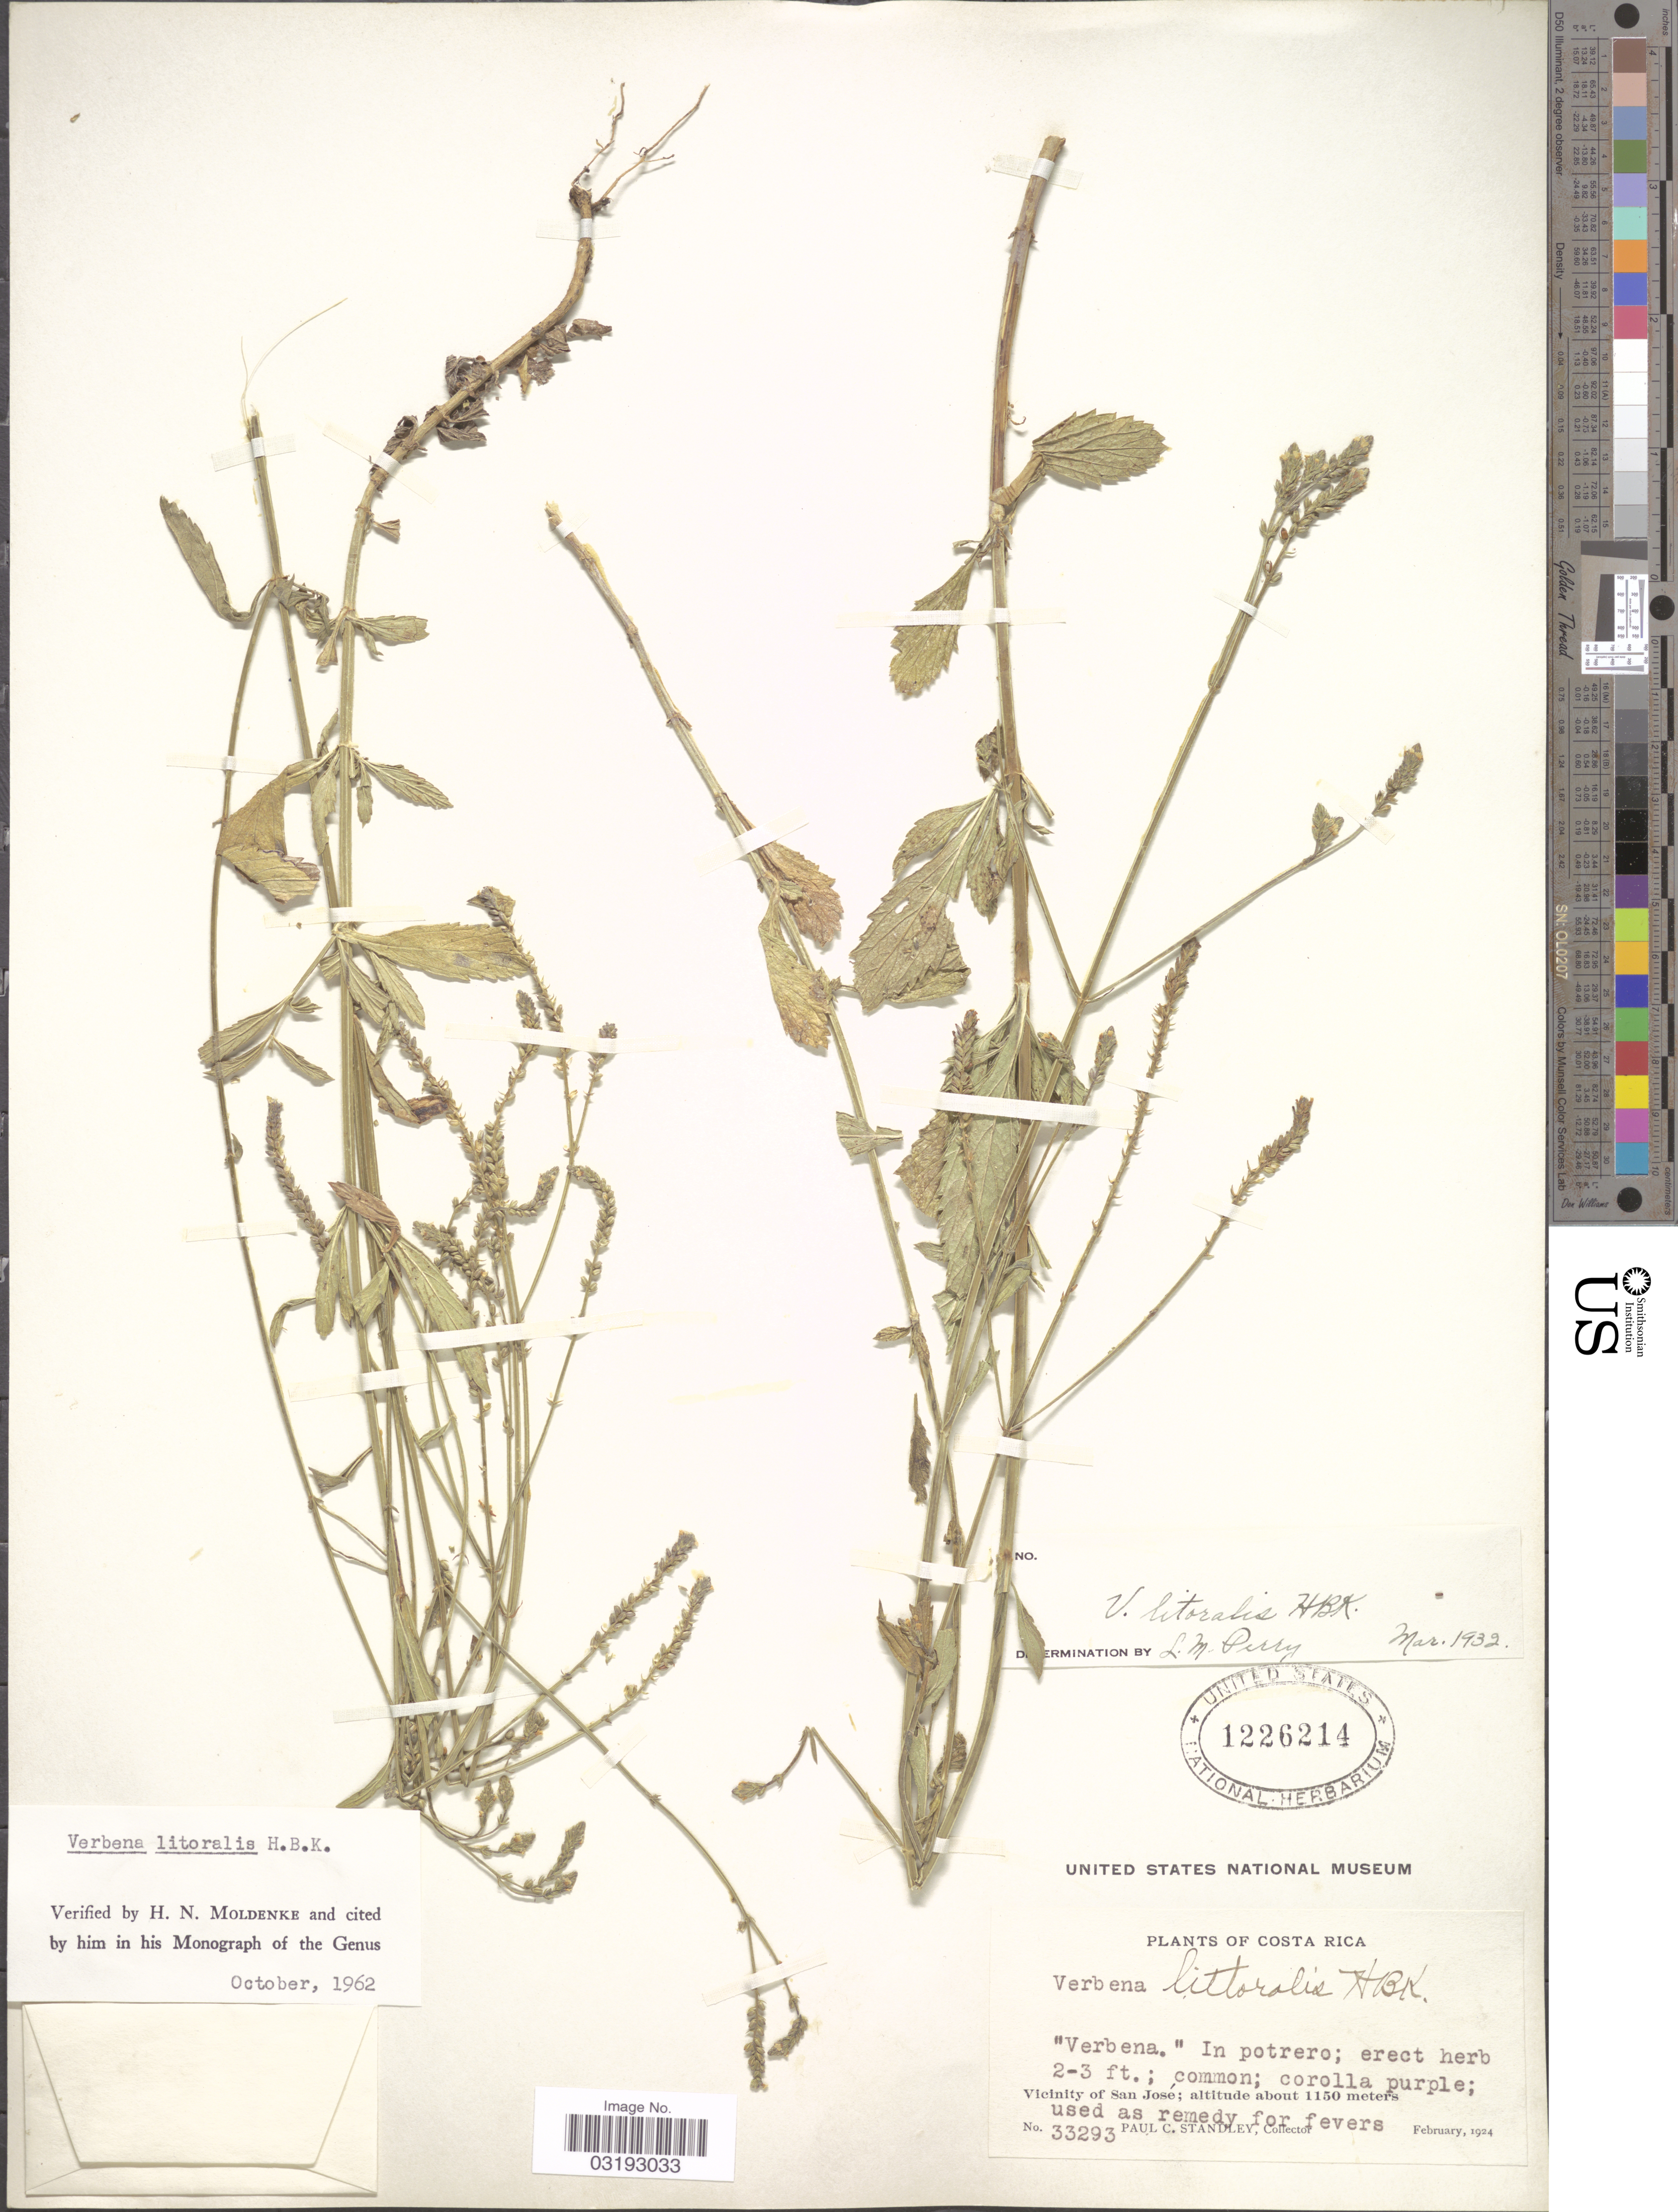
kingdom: Plantae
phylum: Tracheophyta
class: Magnoliopsida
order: Lamiales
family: Verbenaceae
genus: Verbena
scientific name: Verbena litoralis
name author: Kunth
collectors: P. C. Standley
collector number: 33293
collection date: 1924-02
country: Costa Rica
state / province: San José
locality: Vicinity of San José.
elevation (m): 1150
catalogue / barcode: US 1226214